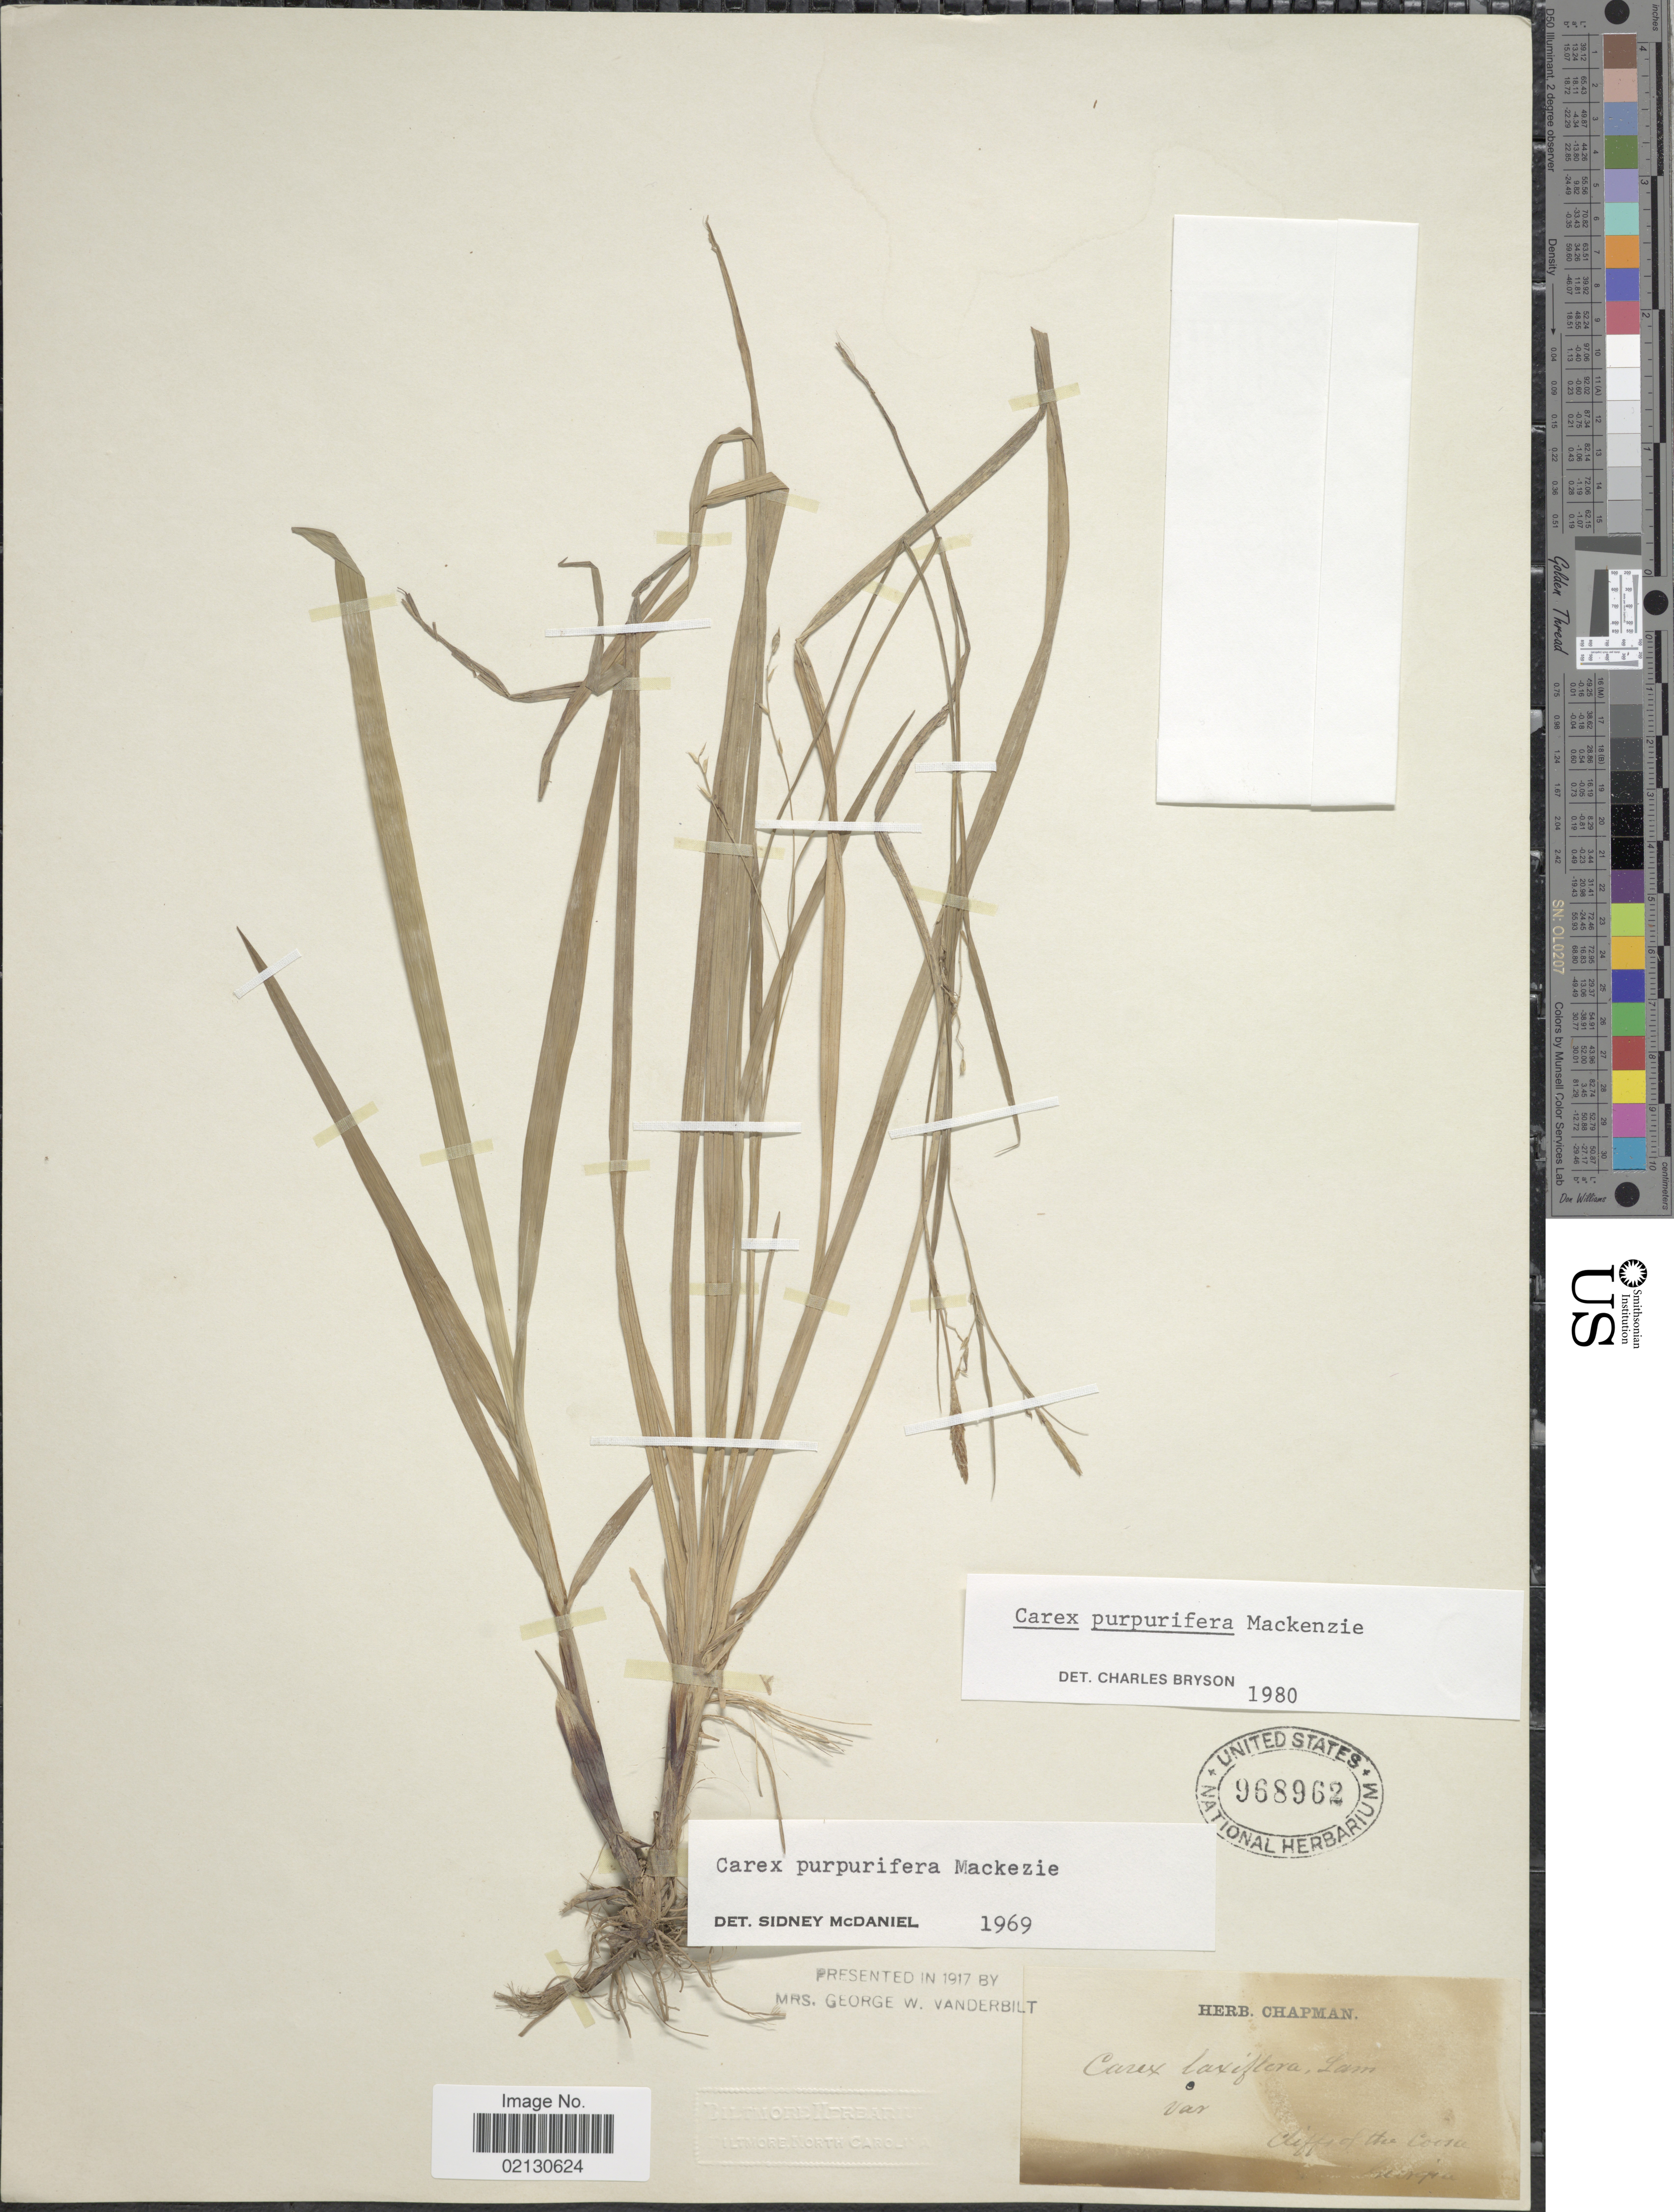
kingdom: Plantae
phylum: Tracheophyta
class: Liliopsida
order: Poales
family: Cyperaceae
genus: Carex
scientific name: Carex purpurifera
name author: Mack.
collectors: ex herb. Chapman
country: United States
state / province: Georgia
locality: Cliffs of the Coosa.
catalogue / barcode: US 968962